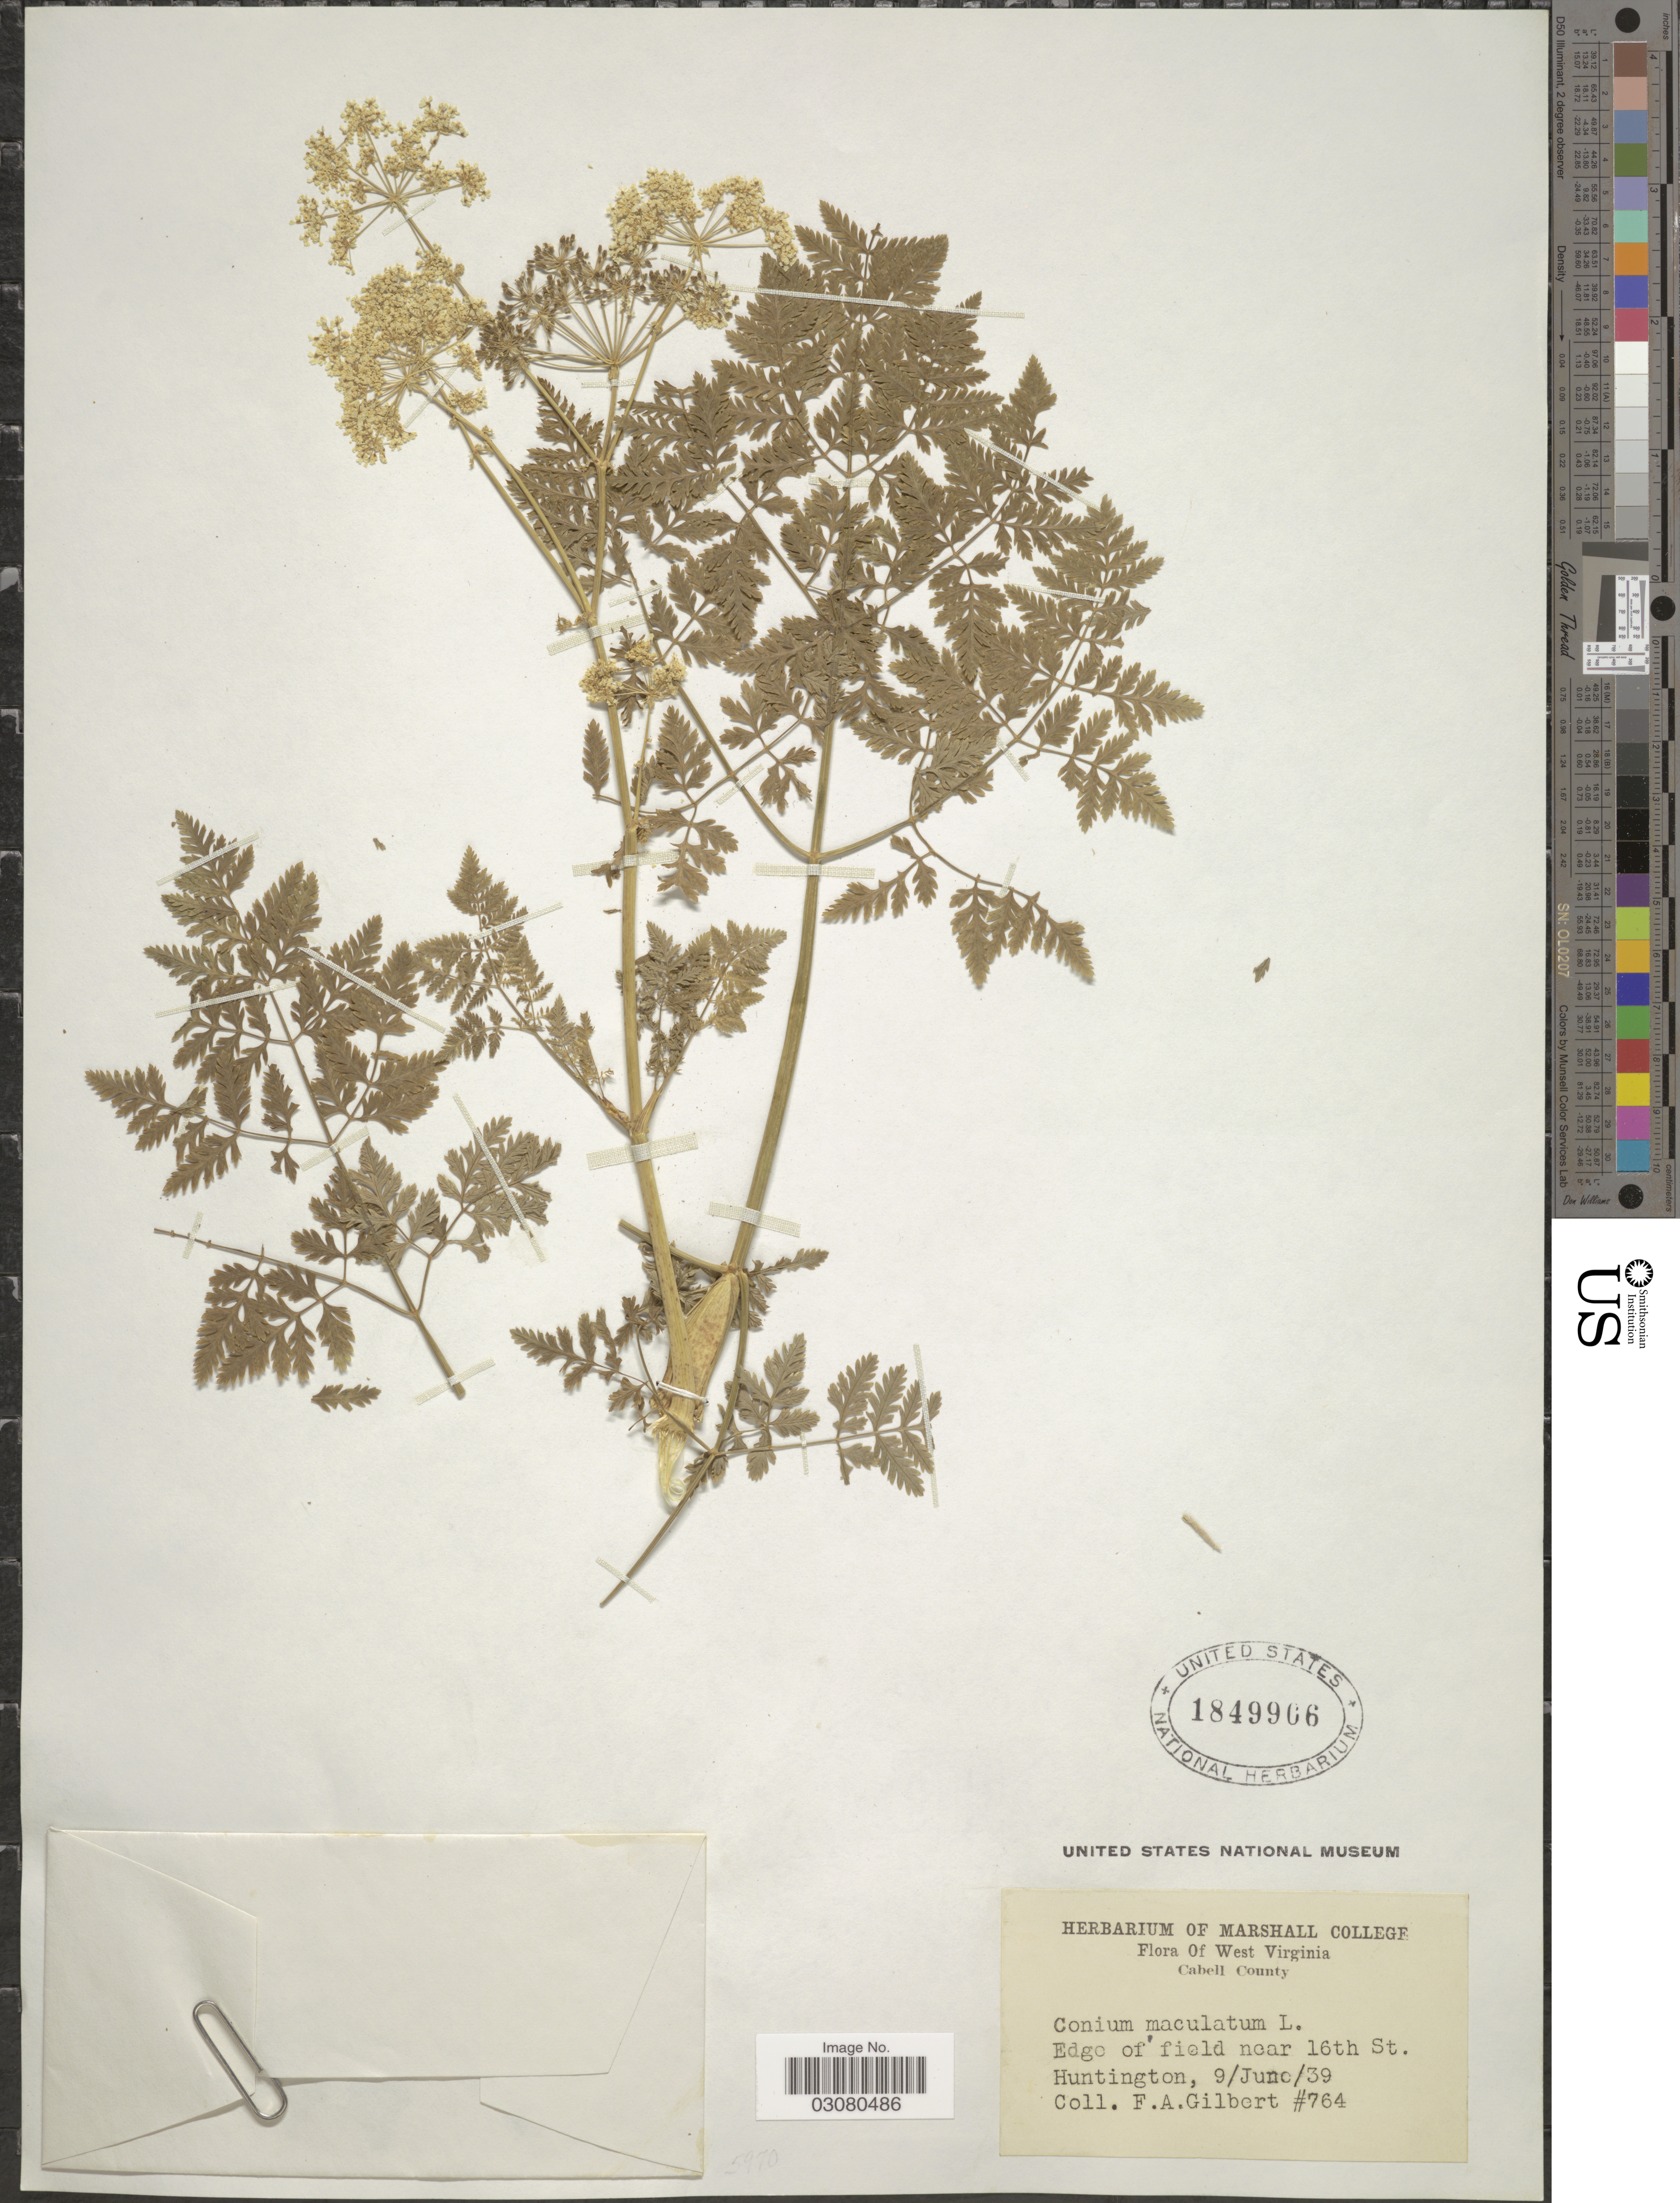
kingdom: Plantae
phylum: Tracheophyta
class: Magnoliopsida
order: Apiales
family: Apiaceae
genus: Conium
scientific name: Conium maculatum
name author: L.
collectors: F. A. Gilbert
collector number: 764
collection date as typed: Transcribed d/m/y: 9/6/39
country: United States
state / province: West Virginia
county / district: Cabell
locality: Cabell County. Edge of field near 16th St. Huntington.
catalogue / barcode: US 1849906